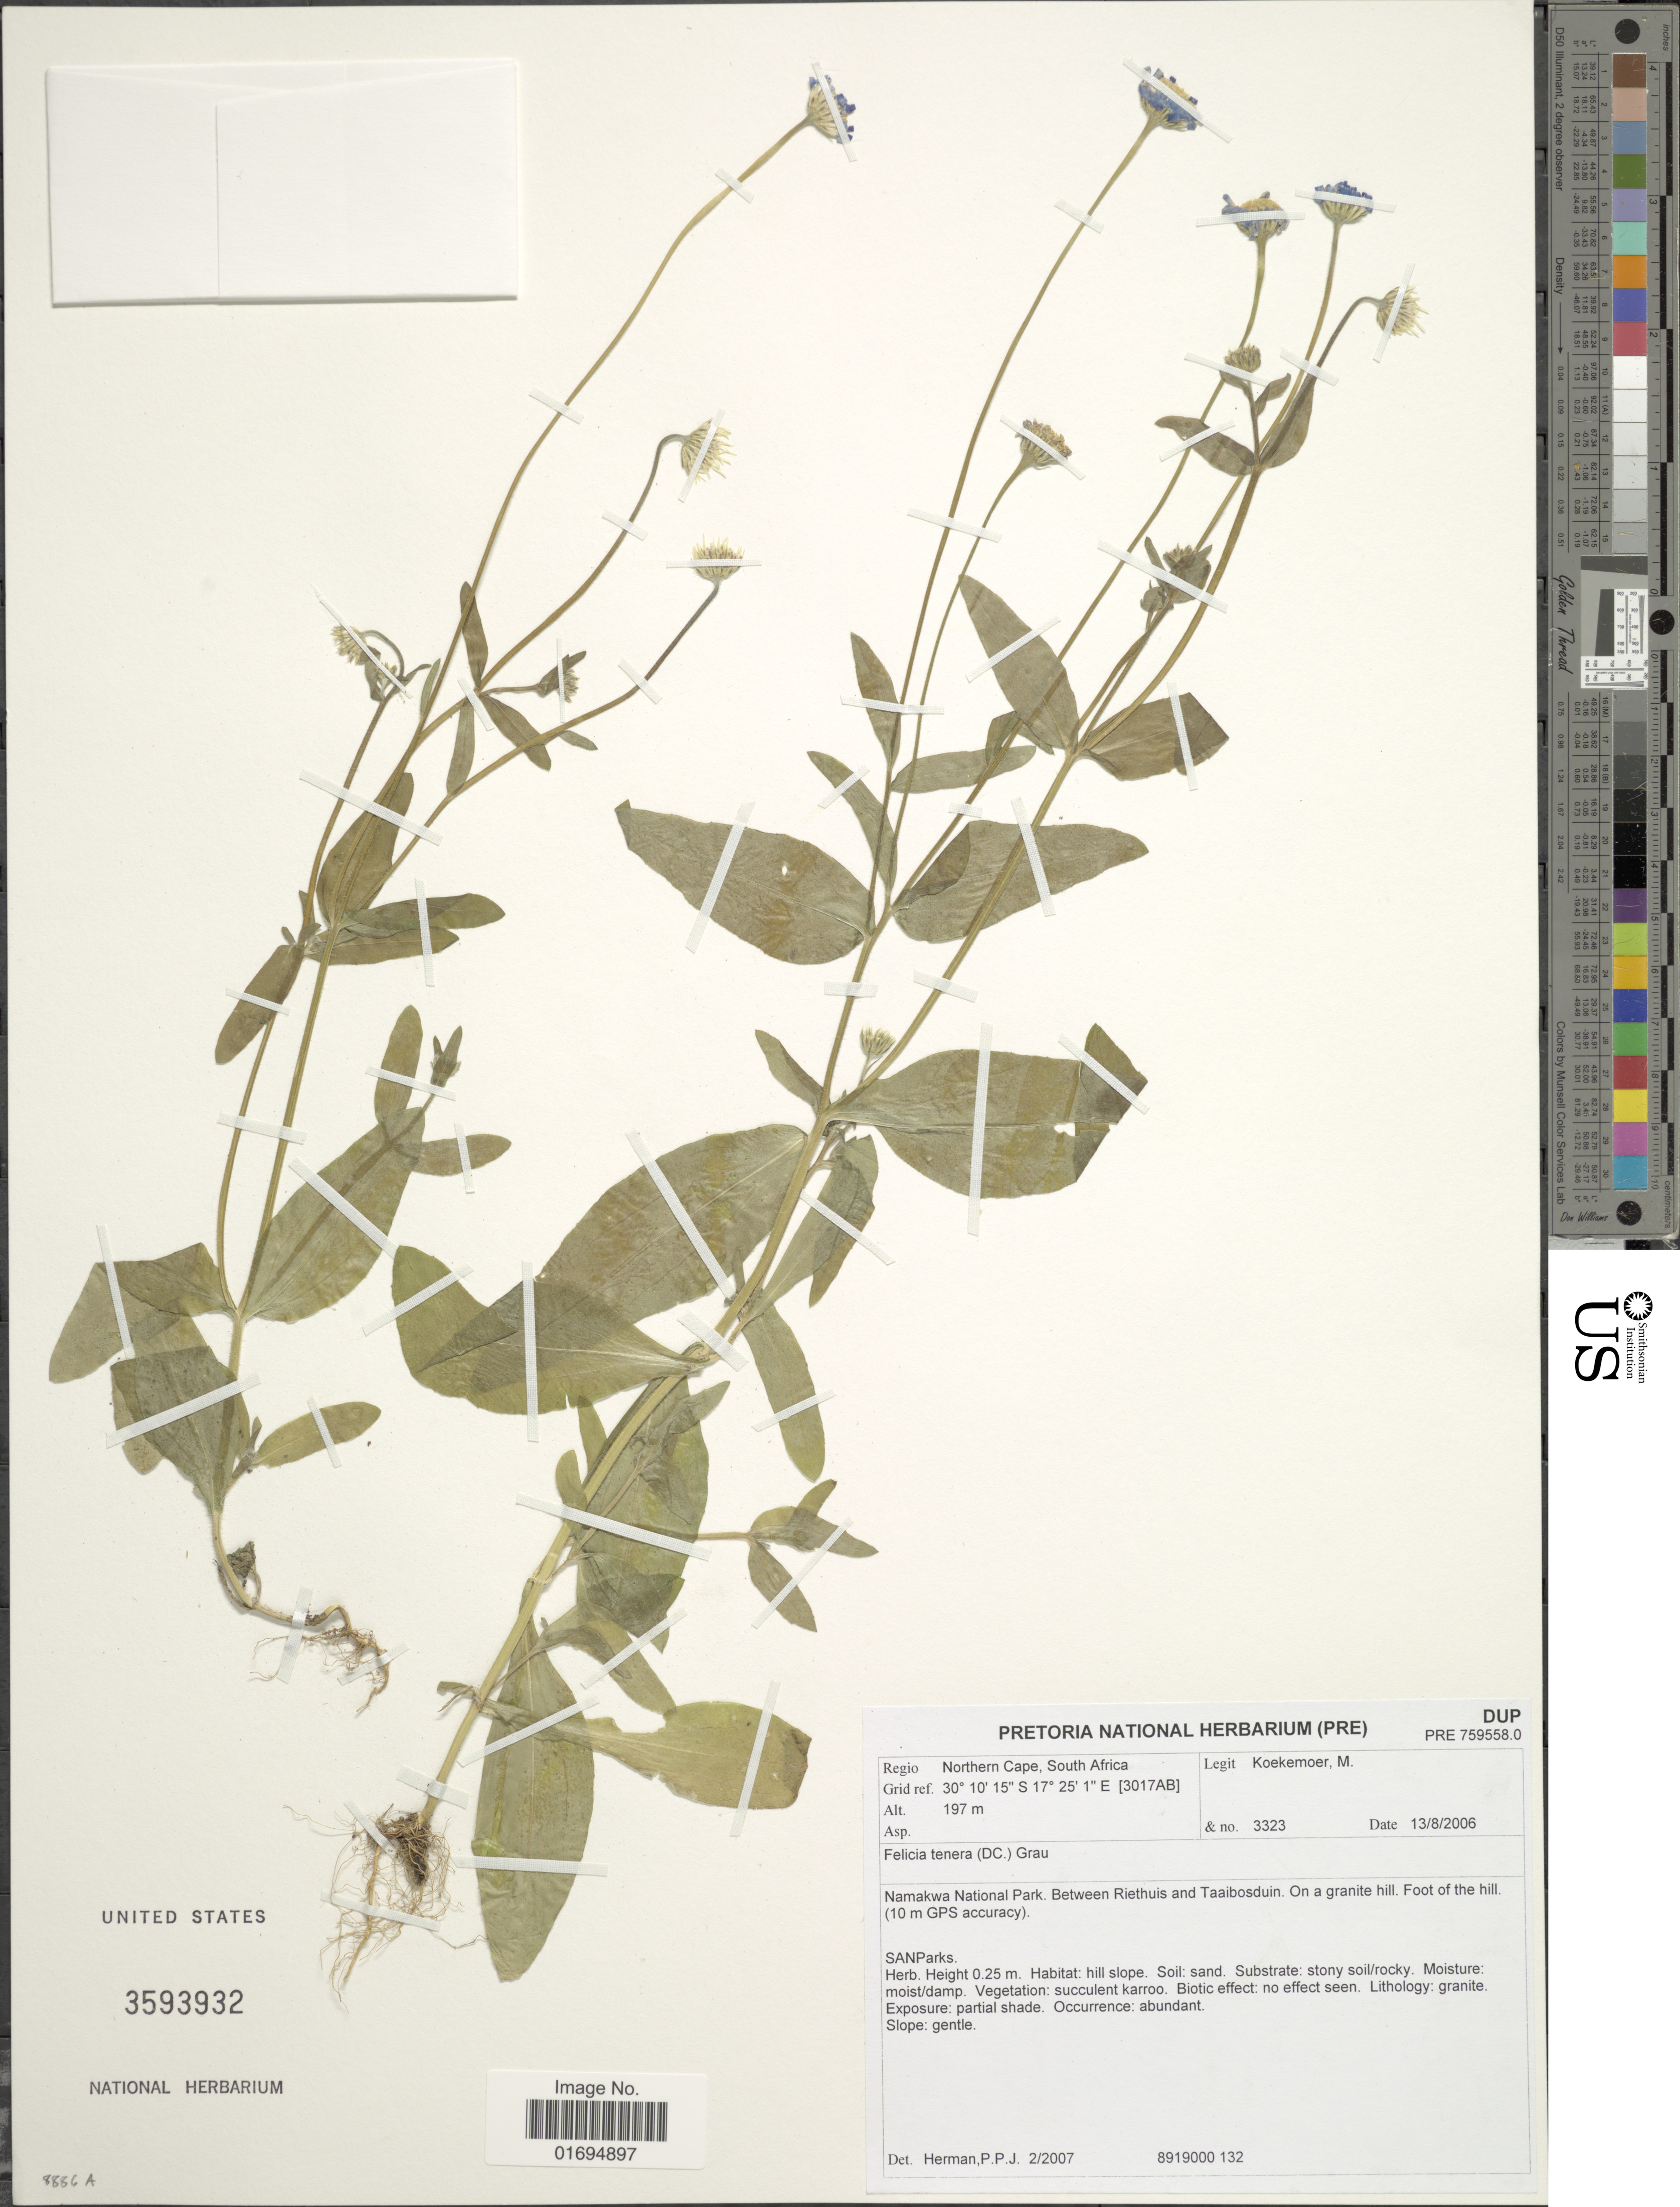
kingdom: Plantae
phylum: Tracheophyta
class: Magnoliopsida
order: Asterales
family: Asteraceae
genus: Felicia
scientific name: Felicia tenera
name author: (DC.) Grau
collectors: M. Koekemoer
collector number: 3323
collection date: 2006-08-13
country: South Africa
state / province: Northern Cape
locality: Namakwa National Park, between Riethuis and Taaibosduin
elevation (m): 197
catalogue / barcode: US 3593932